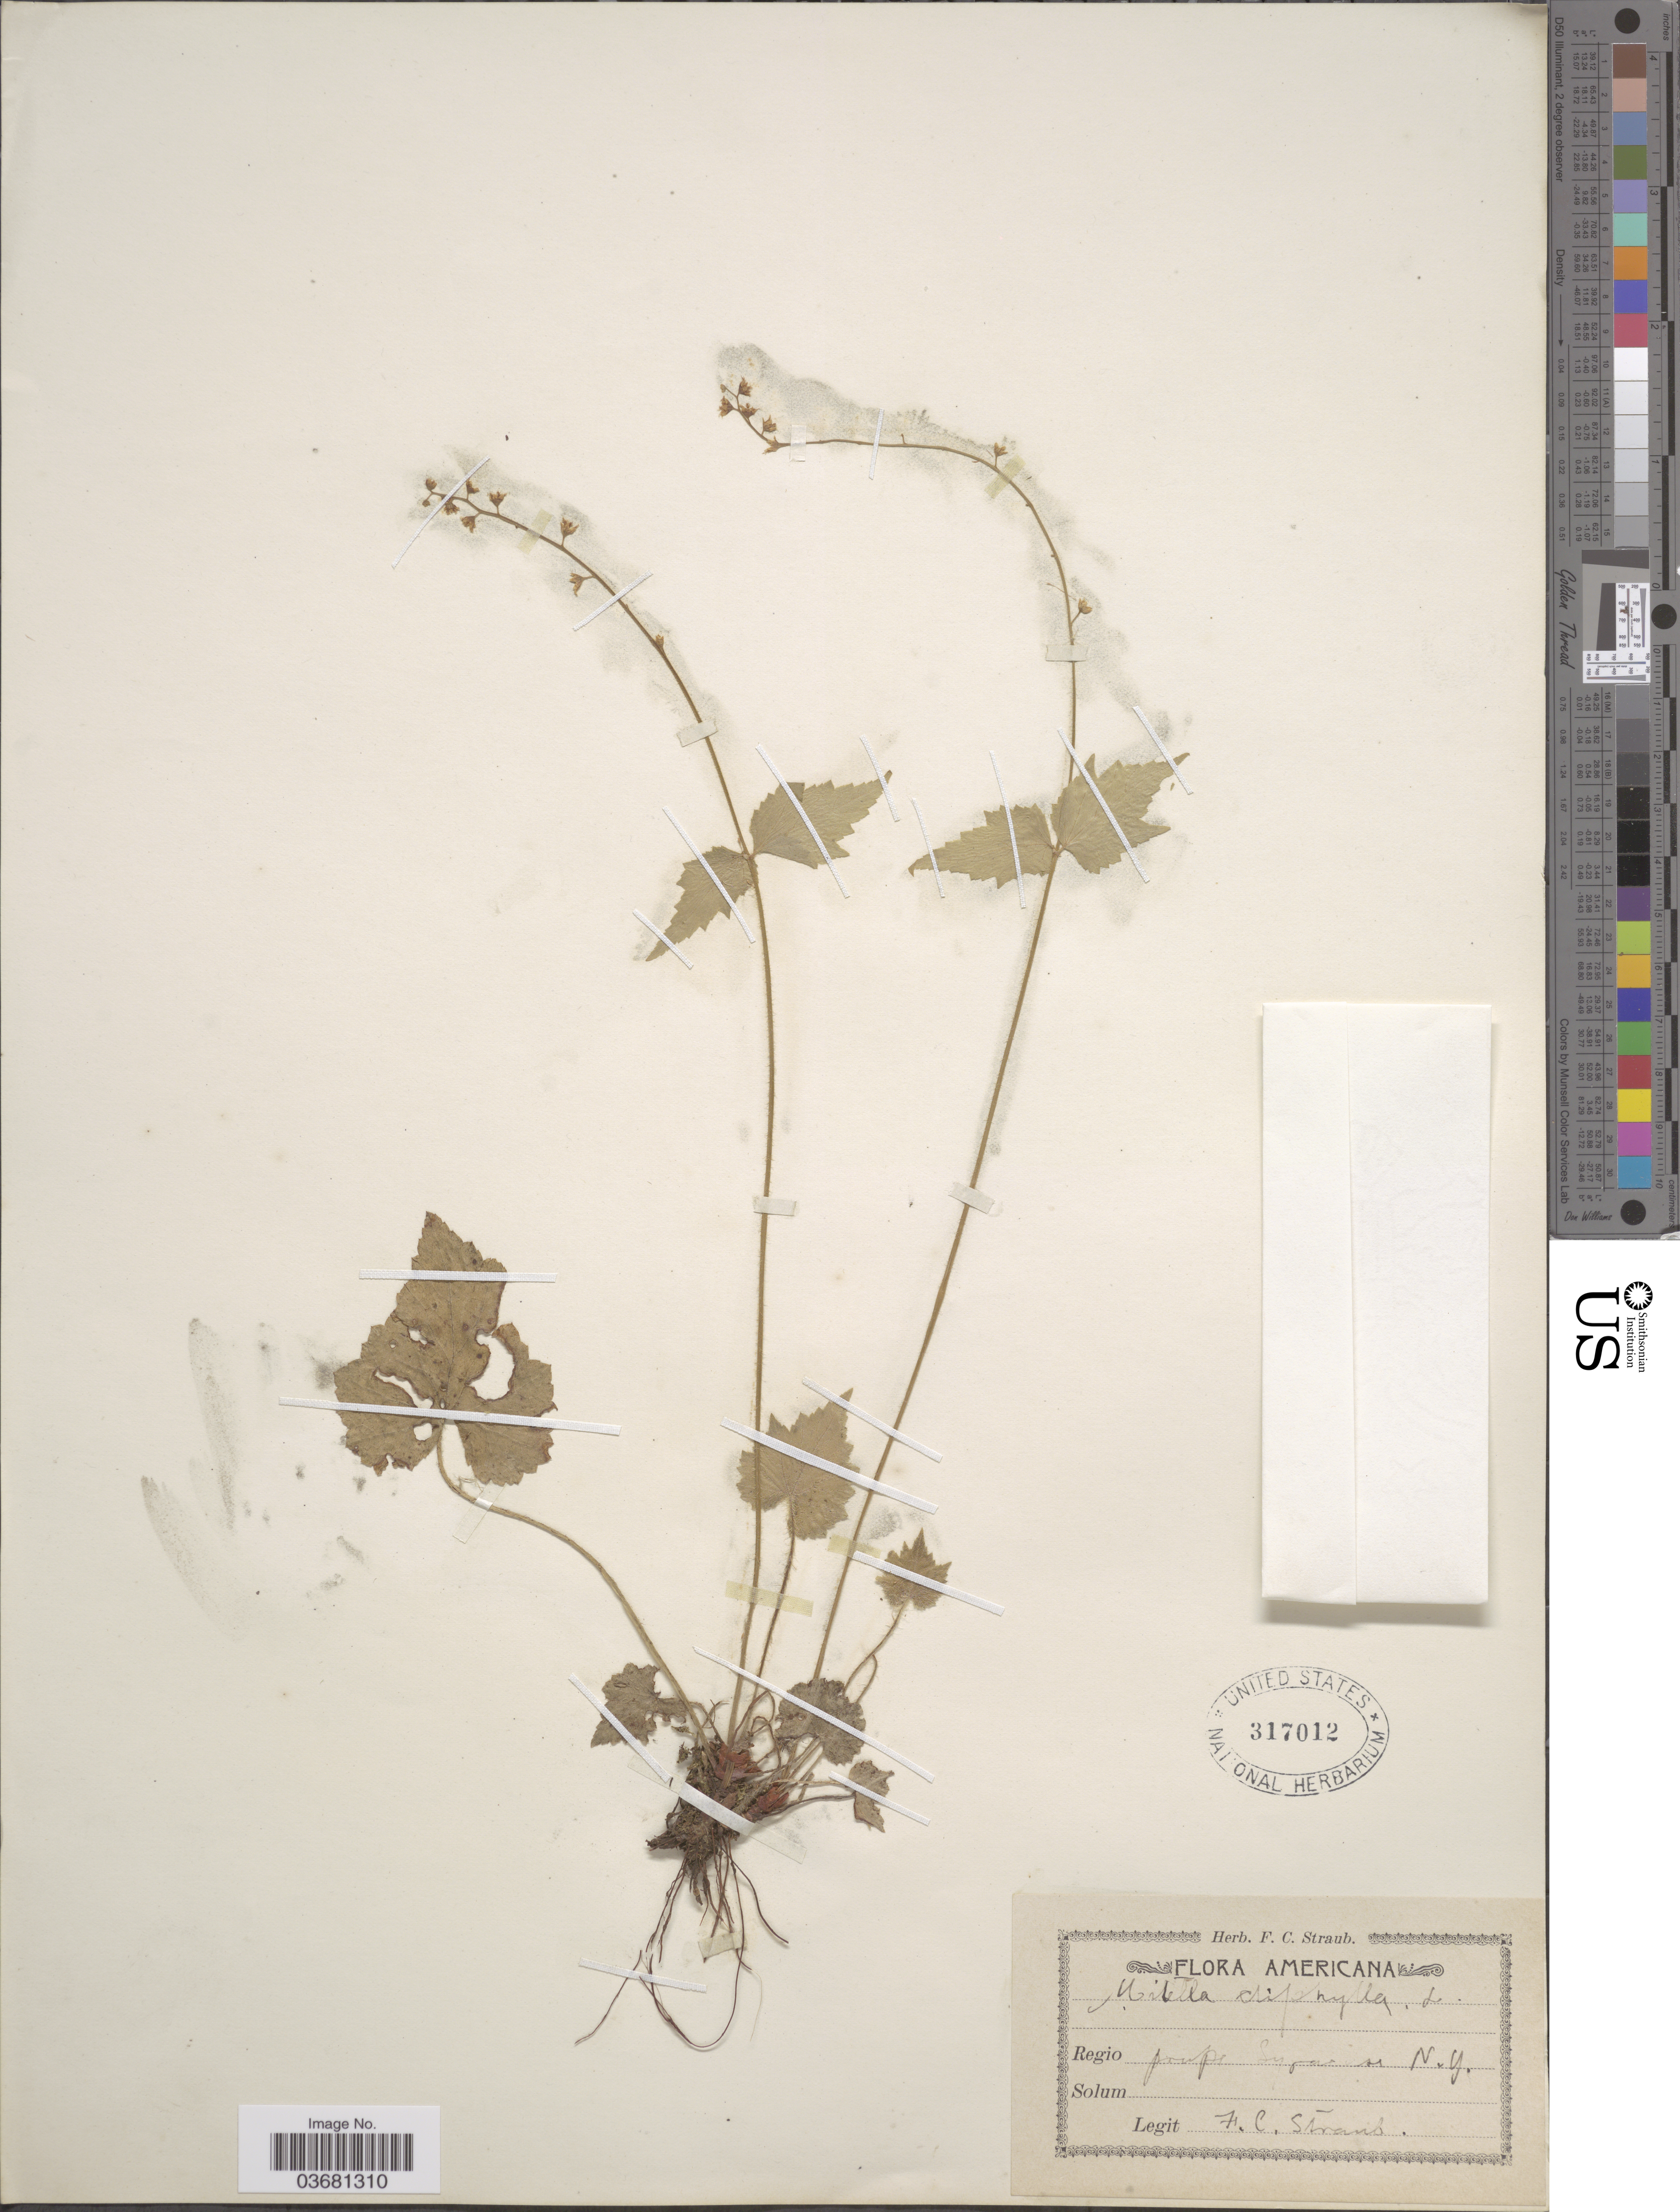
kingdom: Plantae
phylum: Tracheophyta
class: Magnoliopsida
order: Saxifragales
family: Saxifragaceae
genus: Mitella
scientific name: Mitella diphylla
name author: L.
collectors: F. Straub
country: United States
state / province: New York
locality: Regio prope Syracuse.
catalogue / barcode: US 317012